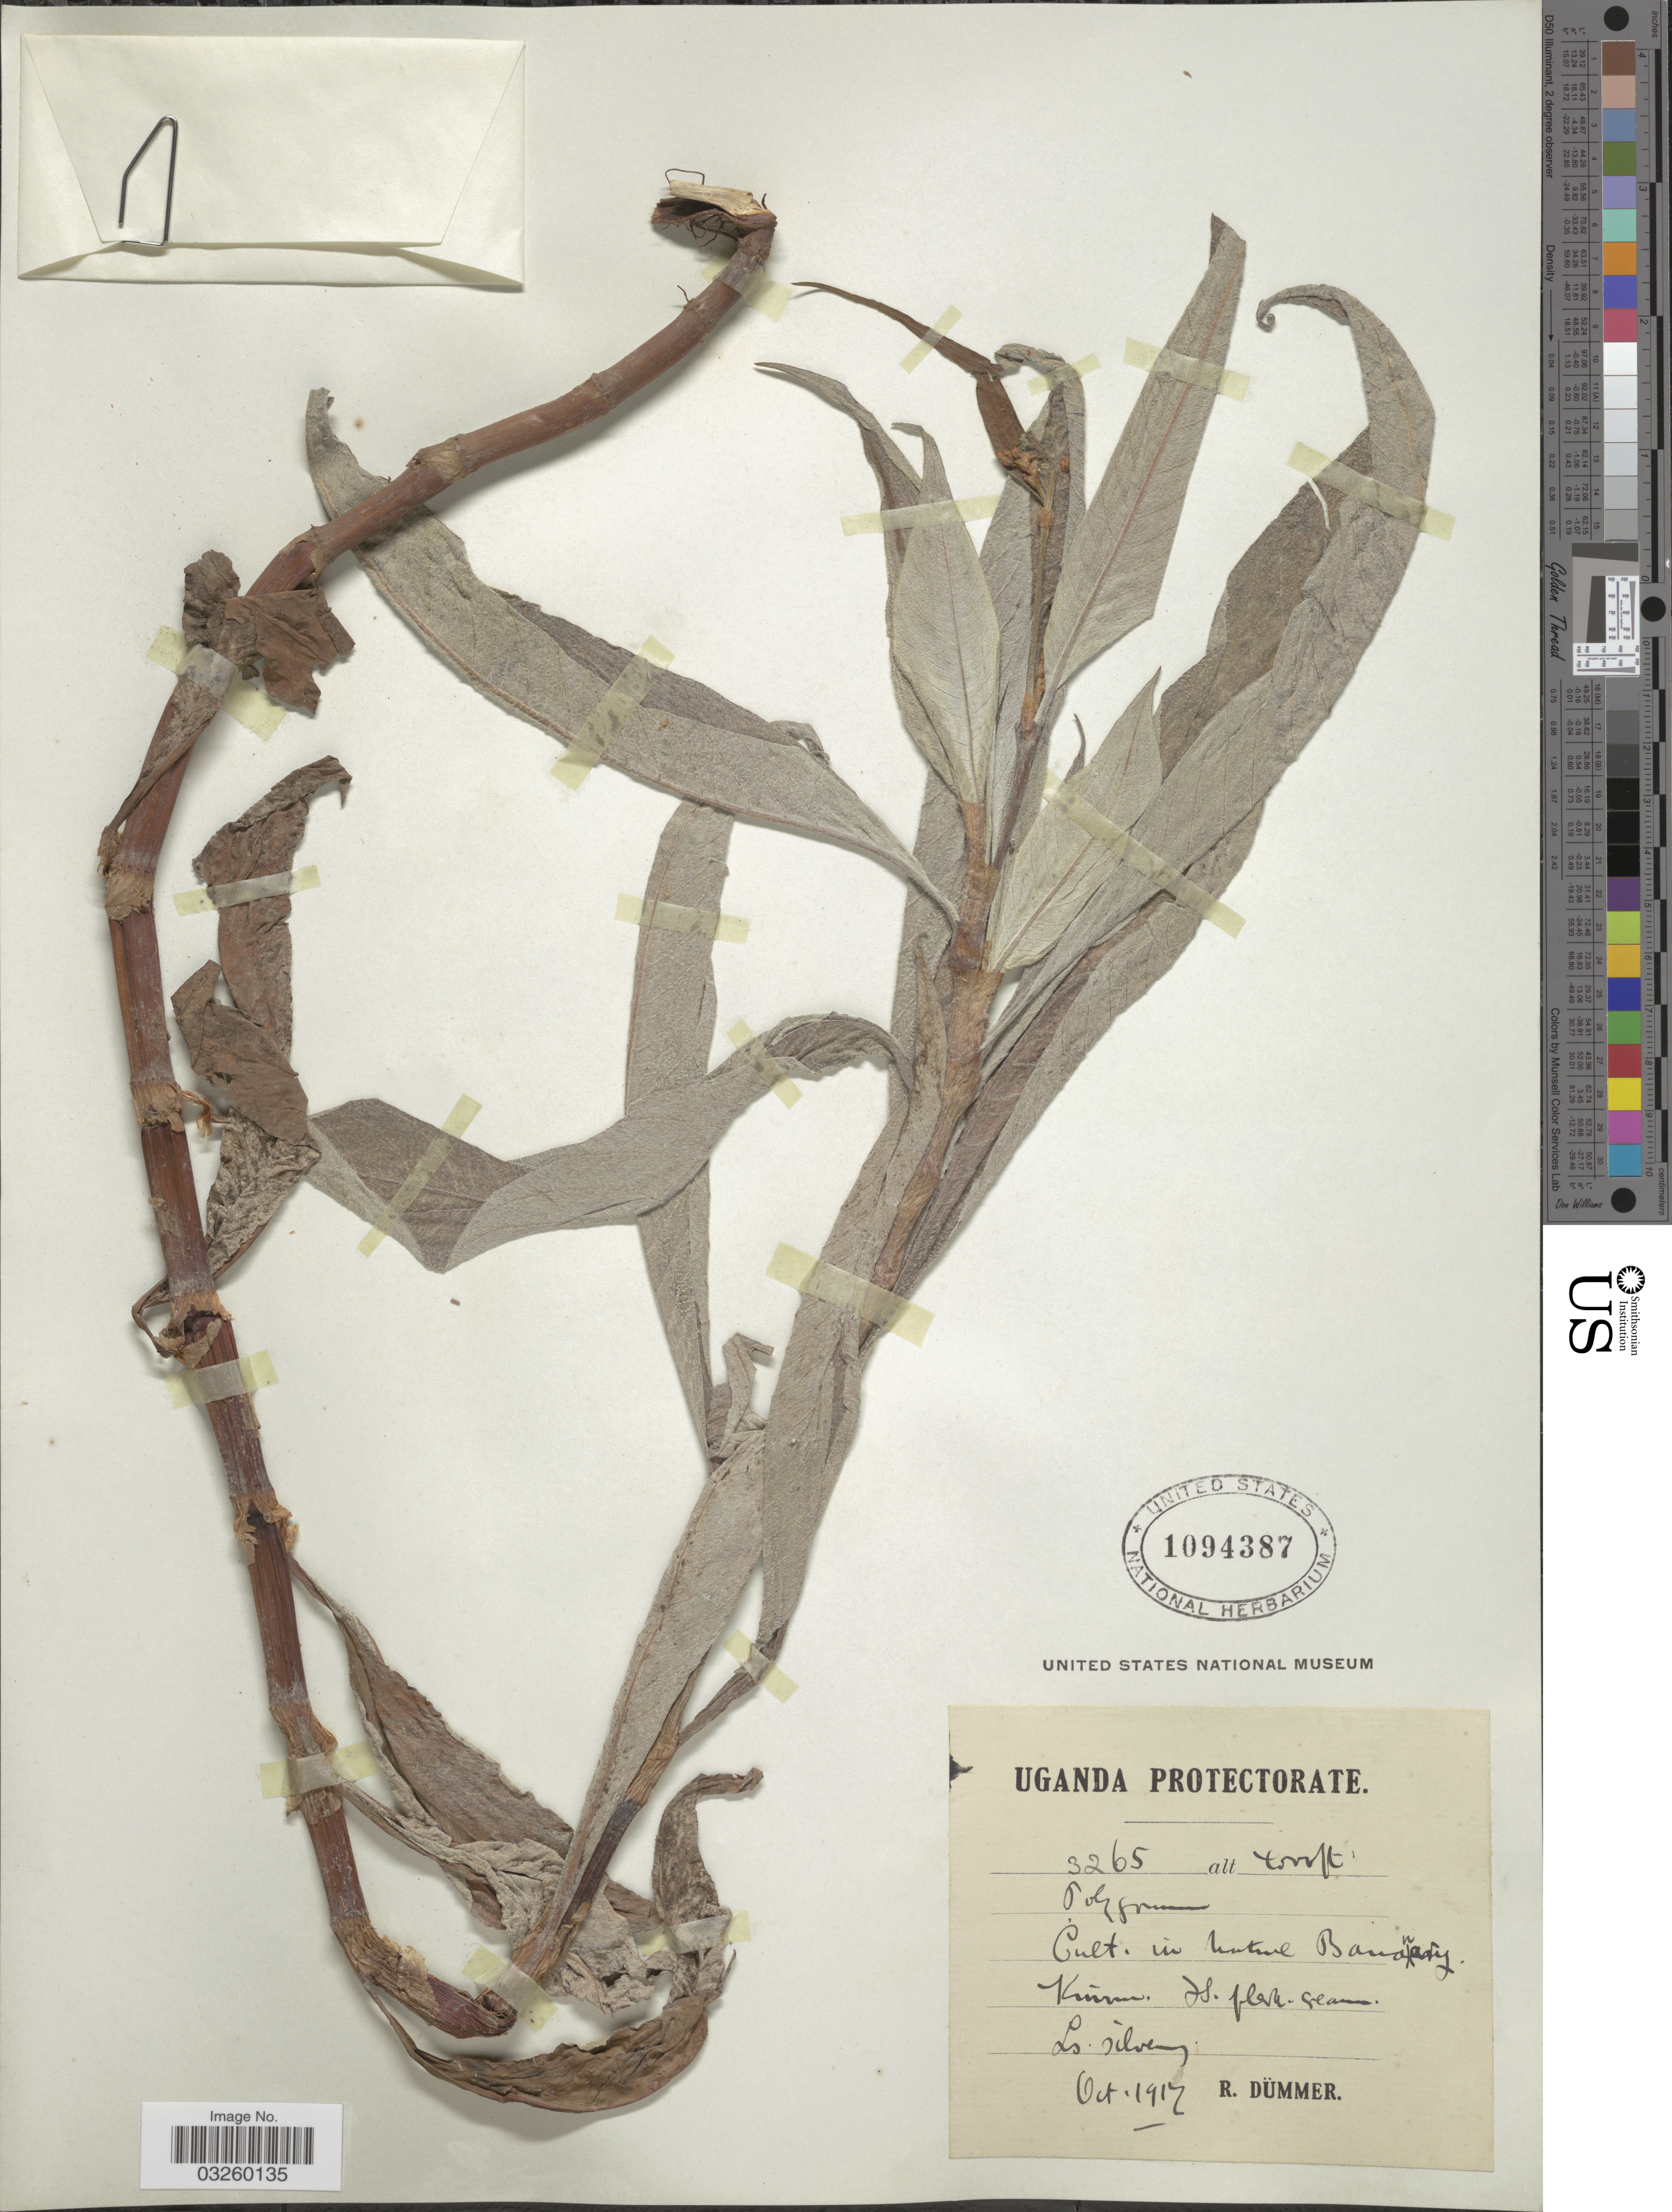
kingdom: Plantae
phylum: Tracheophyta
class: Magnoliopsida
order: Caryophyllales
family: Polygonaceae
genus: Polygonum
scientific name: Polygonum sp.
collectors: R. A. Dümmer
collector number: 3265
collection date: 1917-10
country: Uganda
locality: Cult. in [illegible text].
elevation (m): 1219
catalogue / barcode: US 1094387